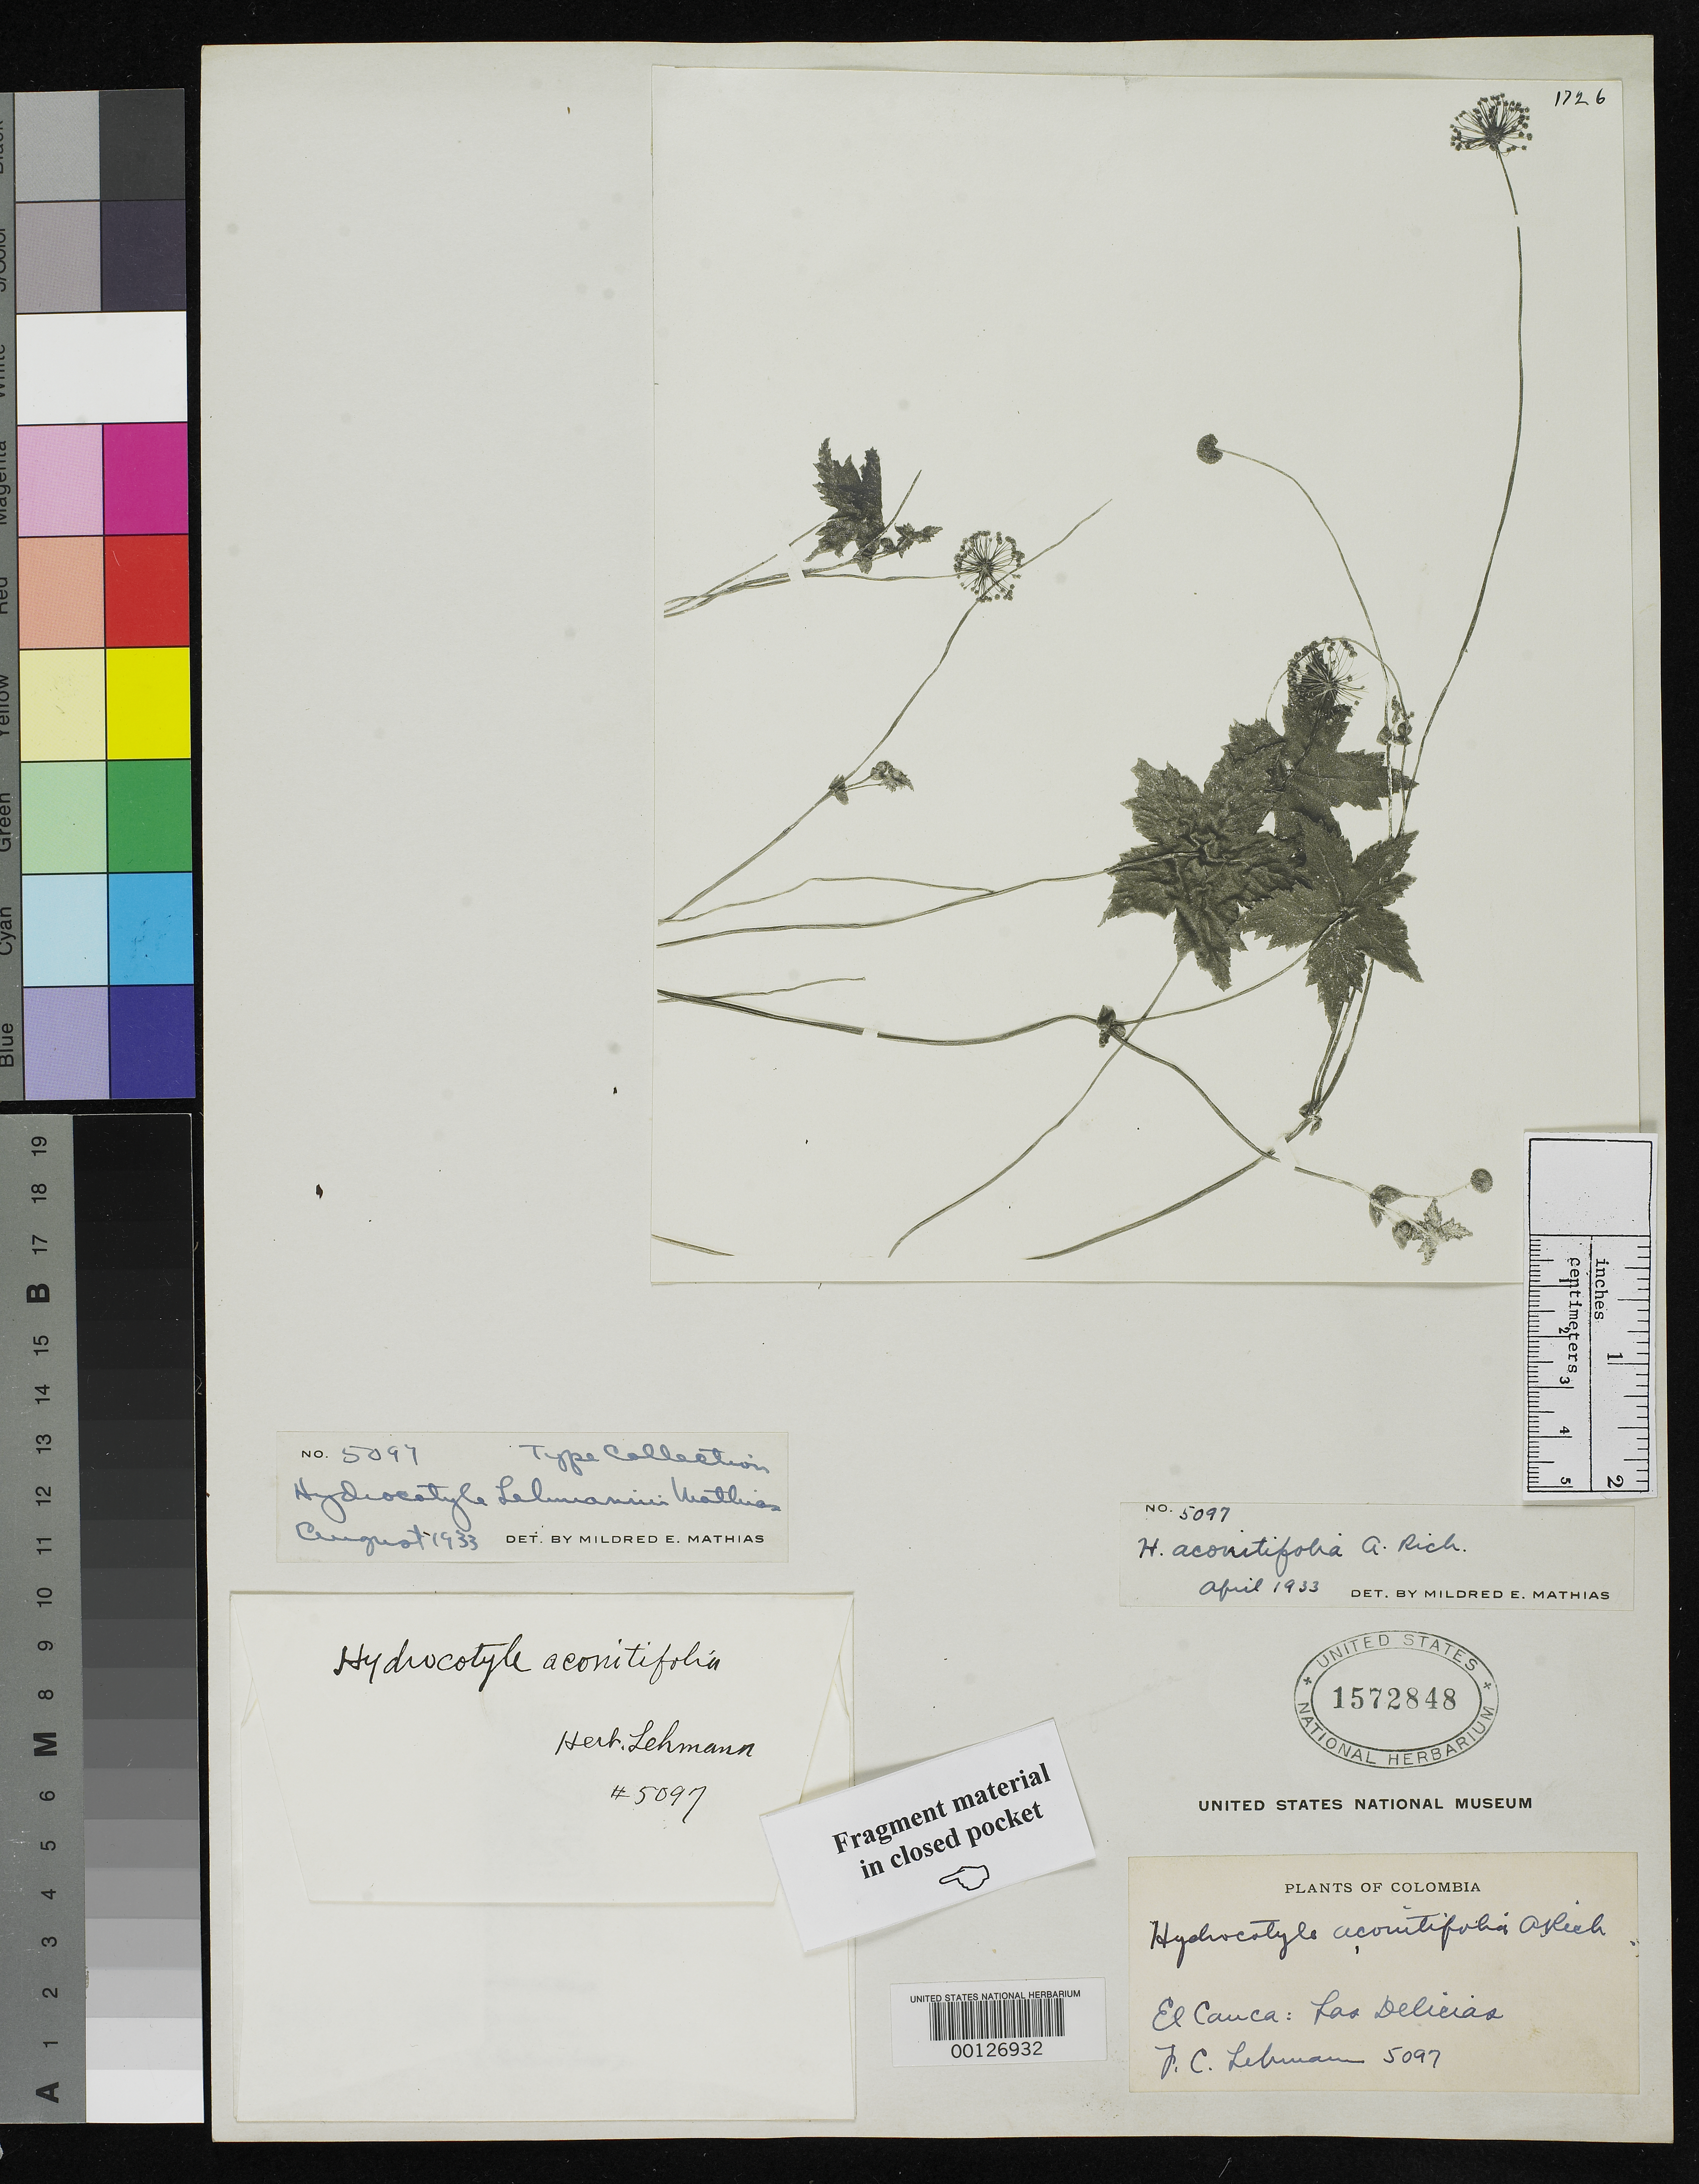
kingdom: Plantae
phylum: Tracheophyta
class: Magnoliopsida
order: Apiales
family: Araliaceae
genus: Hydrocotyle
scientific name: Hydrocotyle lehmannii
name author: Mathias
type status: Type Fragment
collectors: F. C. Lehmann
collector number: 5097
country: Colombia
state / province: Cauca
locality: Las Delicias.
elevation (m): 2800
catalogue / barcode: US 1572848